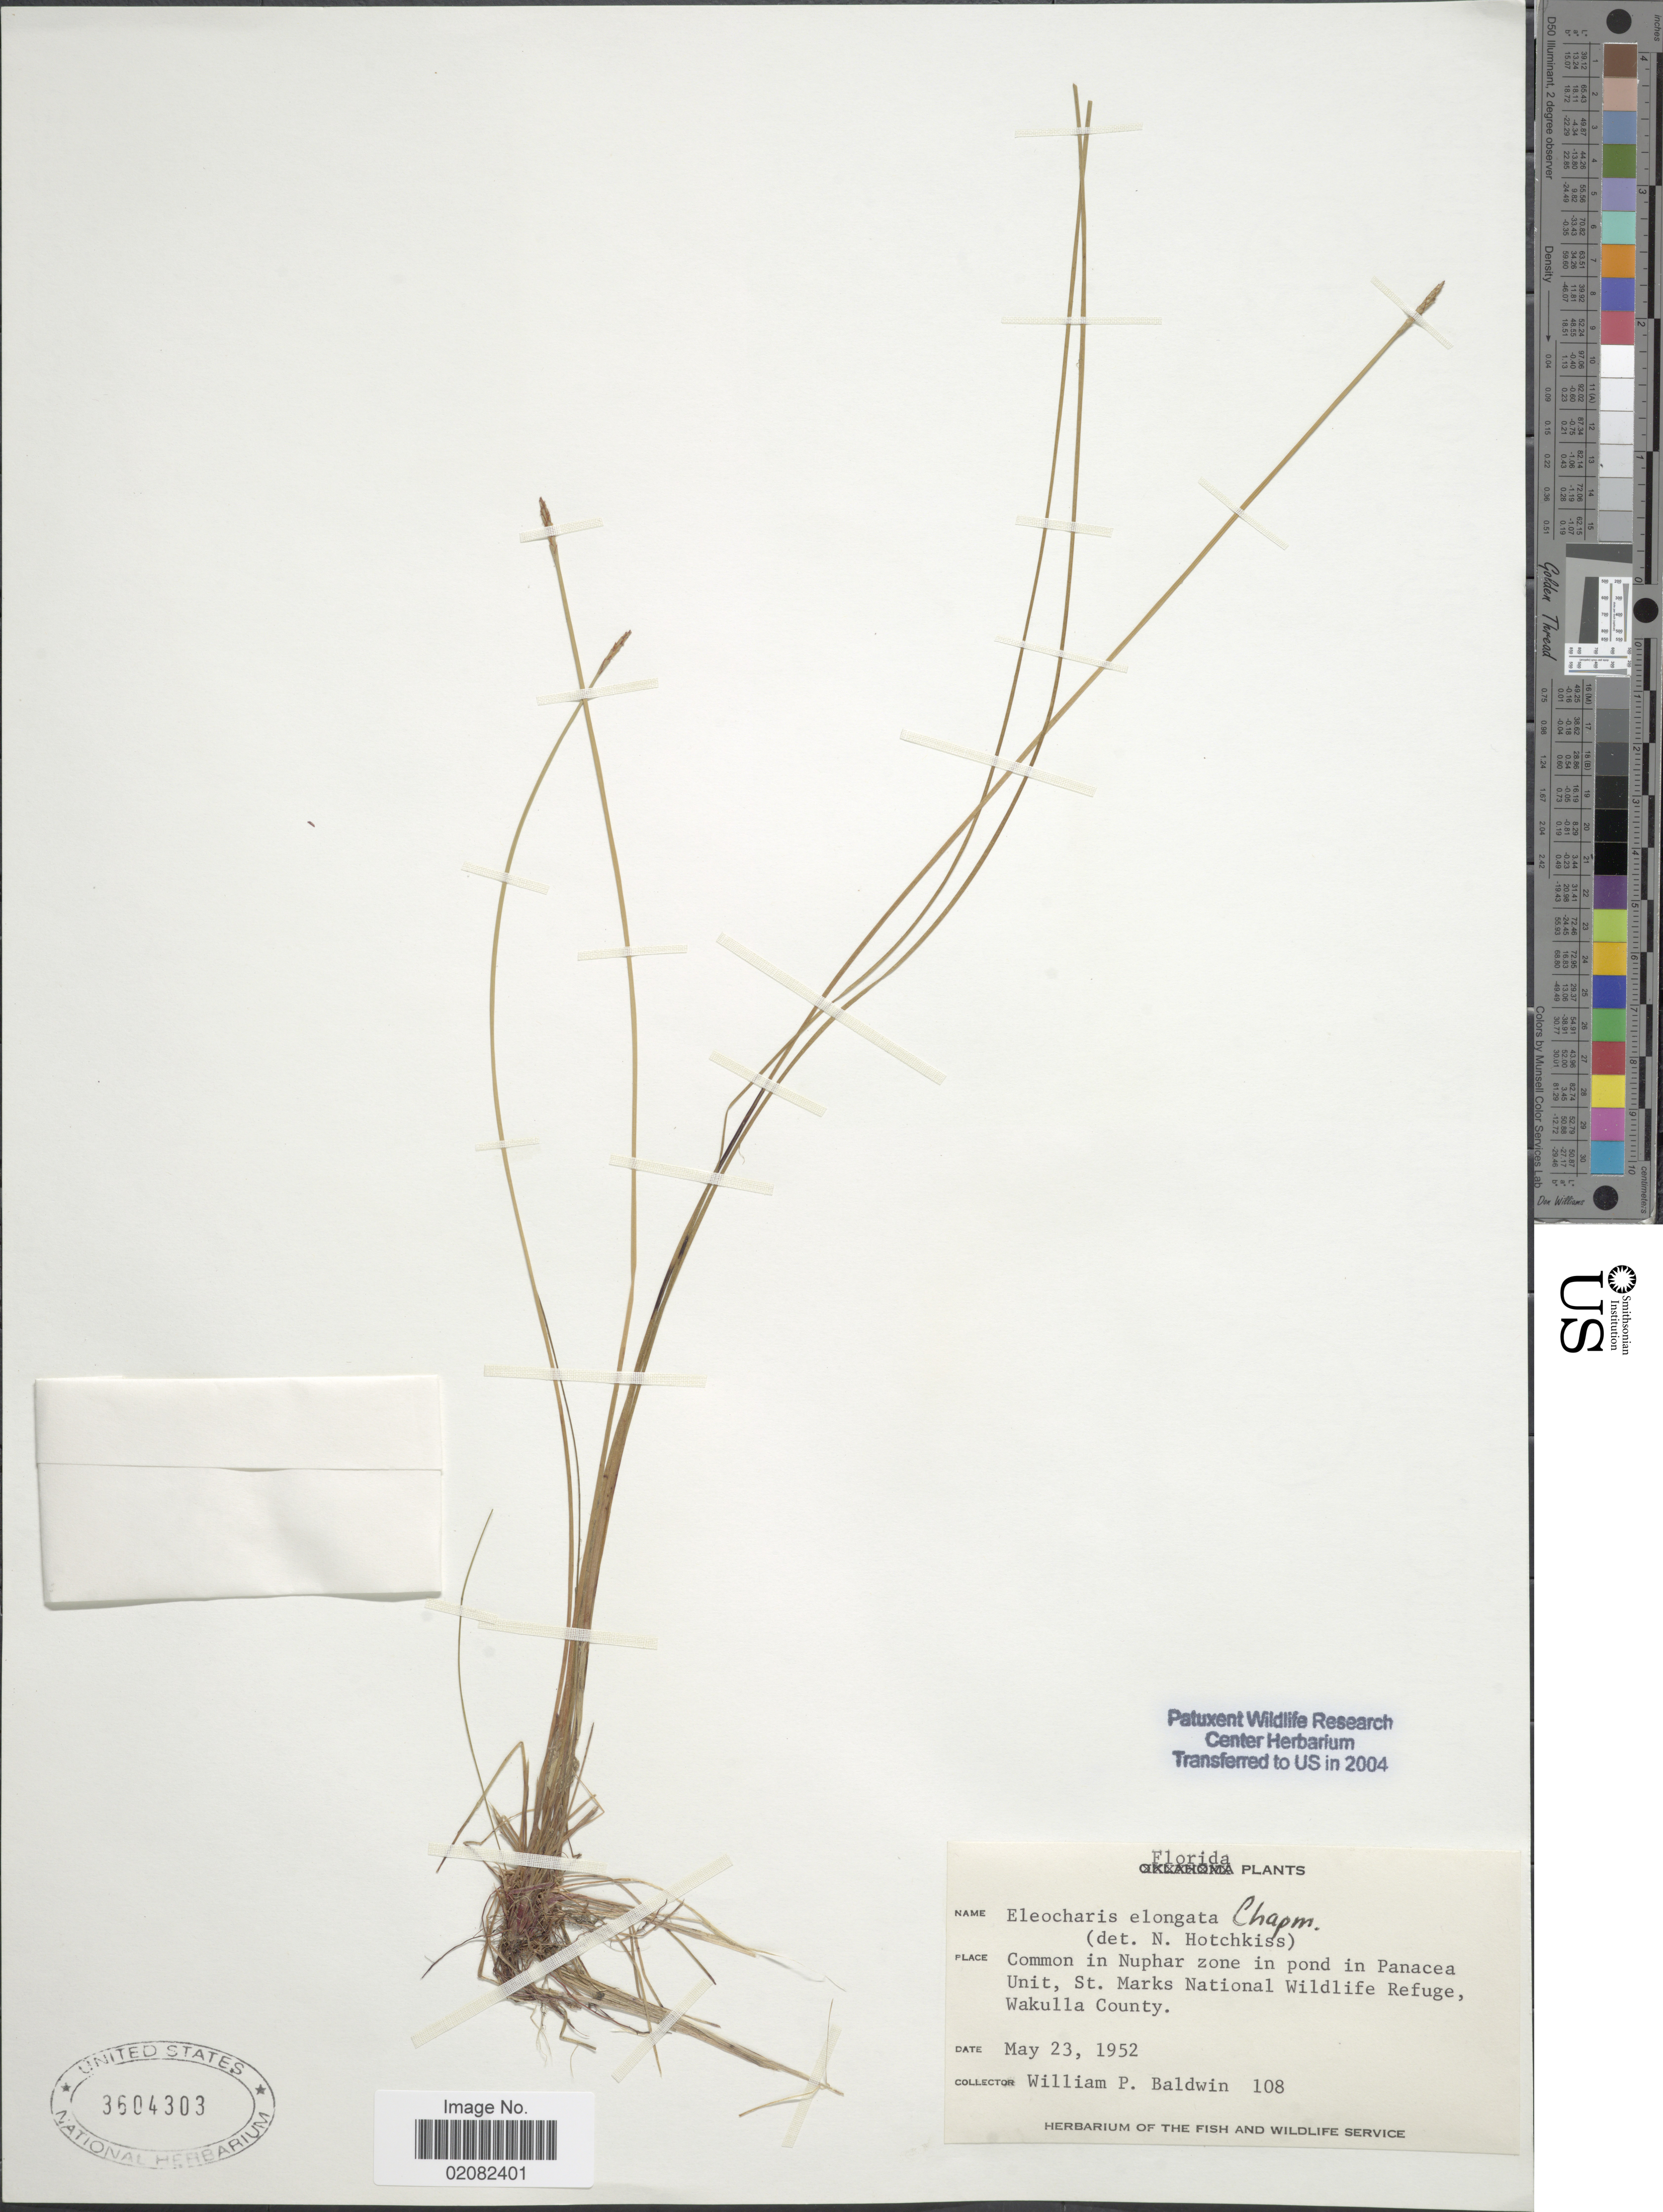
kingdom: Plantae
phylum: Tracheophyta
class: Liliopsida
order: Poales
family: Cyperaceae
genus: Eleocharis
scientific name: Eleocharis elongata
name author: Chapm.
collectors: W. Baldwin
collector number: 108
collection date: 1952-05-23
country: United States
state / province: Florida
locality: Panacea Unit, St. Marks National Wildlife Refuge, Wakulla County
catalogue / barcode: US 3604303